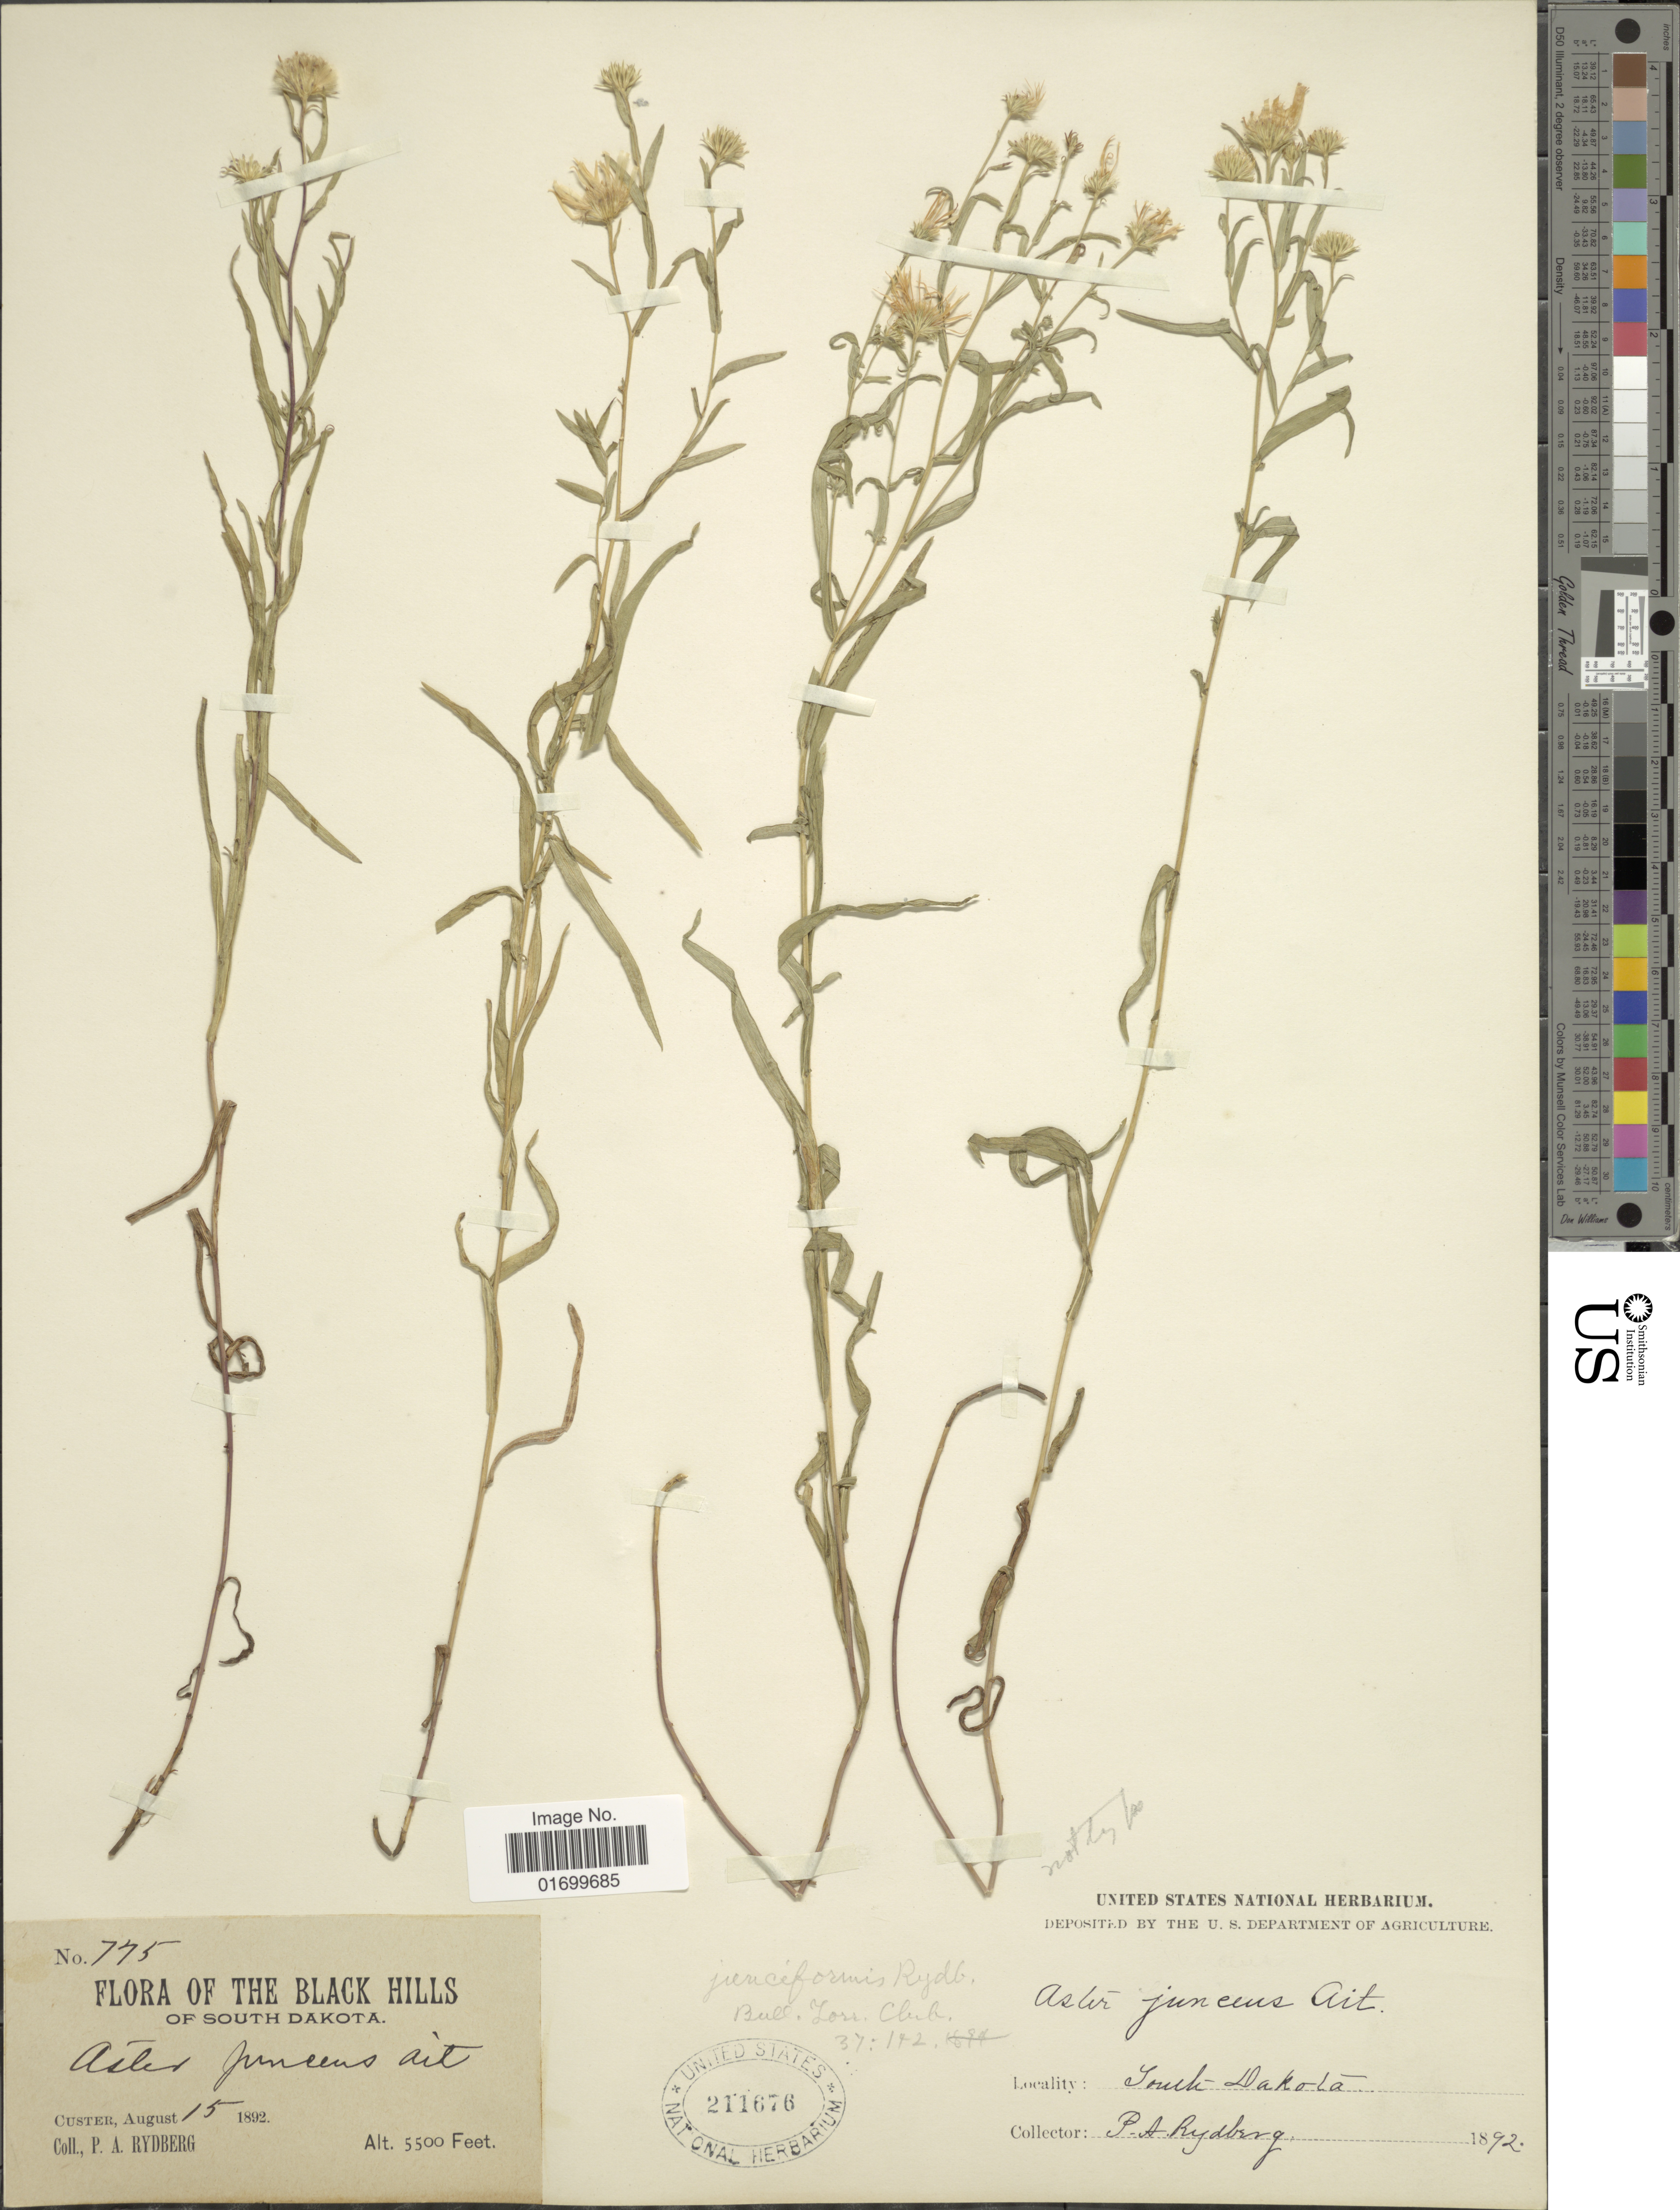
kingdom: Plantae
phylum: Tracheophyta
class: Magnoliopsida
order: Asterales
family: Asteraceae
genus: Symphyotrichum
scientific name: Symphyotrichum boreale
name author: (Torr. & A. Gray) Á. Löve & D. Löve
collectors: P. A. Rydberg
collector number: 775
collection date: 1892-08-15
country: United States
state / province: South Dakota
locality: The Black Hills, Custer.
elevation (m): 1676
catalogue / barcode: US 211676